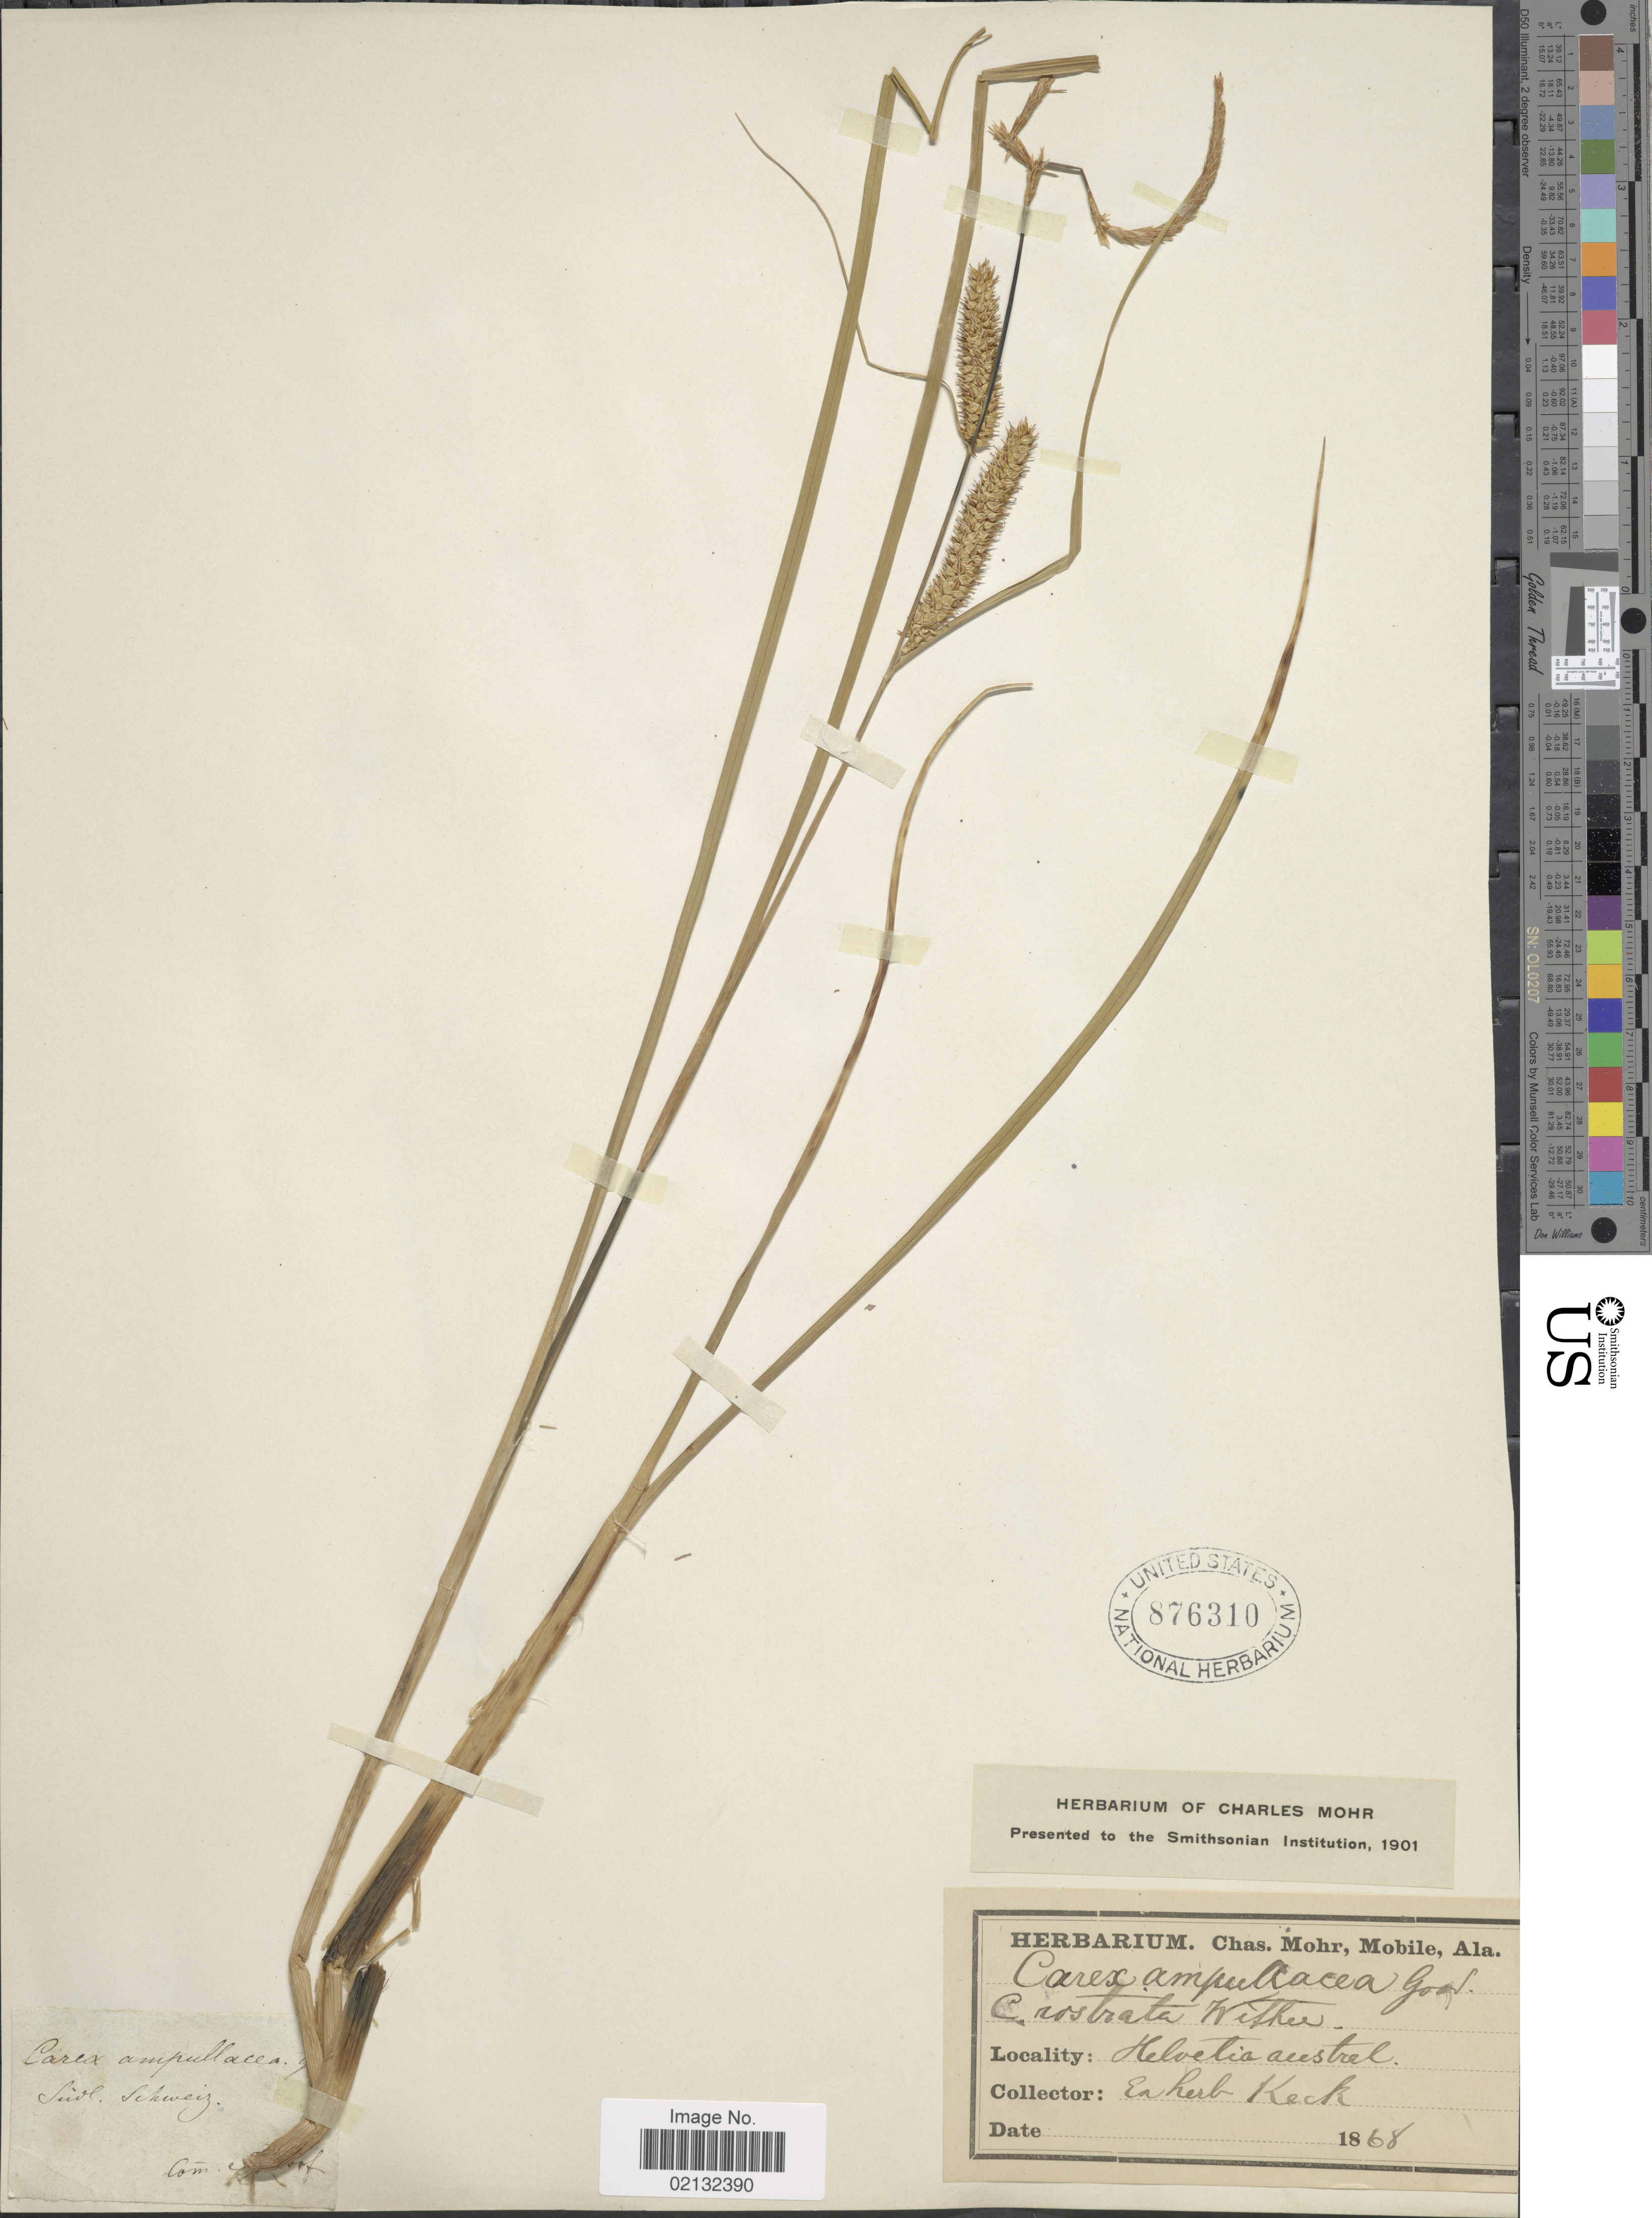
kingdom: Plantae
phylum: Tracheophyta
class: Liliopsida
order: Poales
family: Cyperaceae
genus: Carex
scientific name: Carex rostrata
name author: Stokes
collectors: Ex Herb. Keck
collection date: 1868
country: Switzerland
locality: Helvetia austral, Schweiz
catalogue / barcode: US 876310